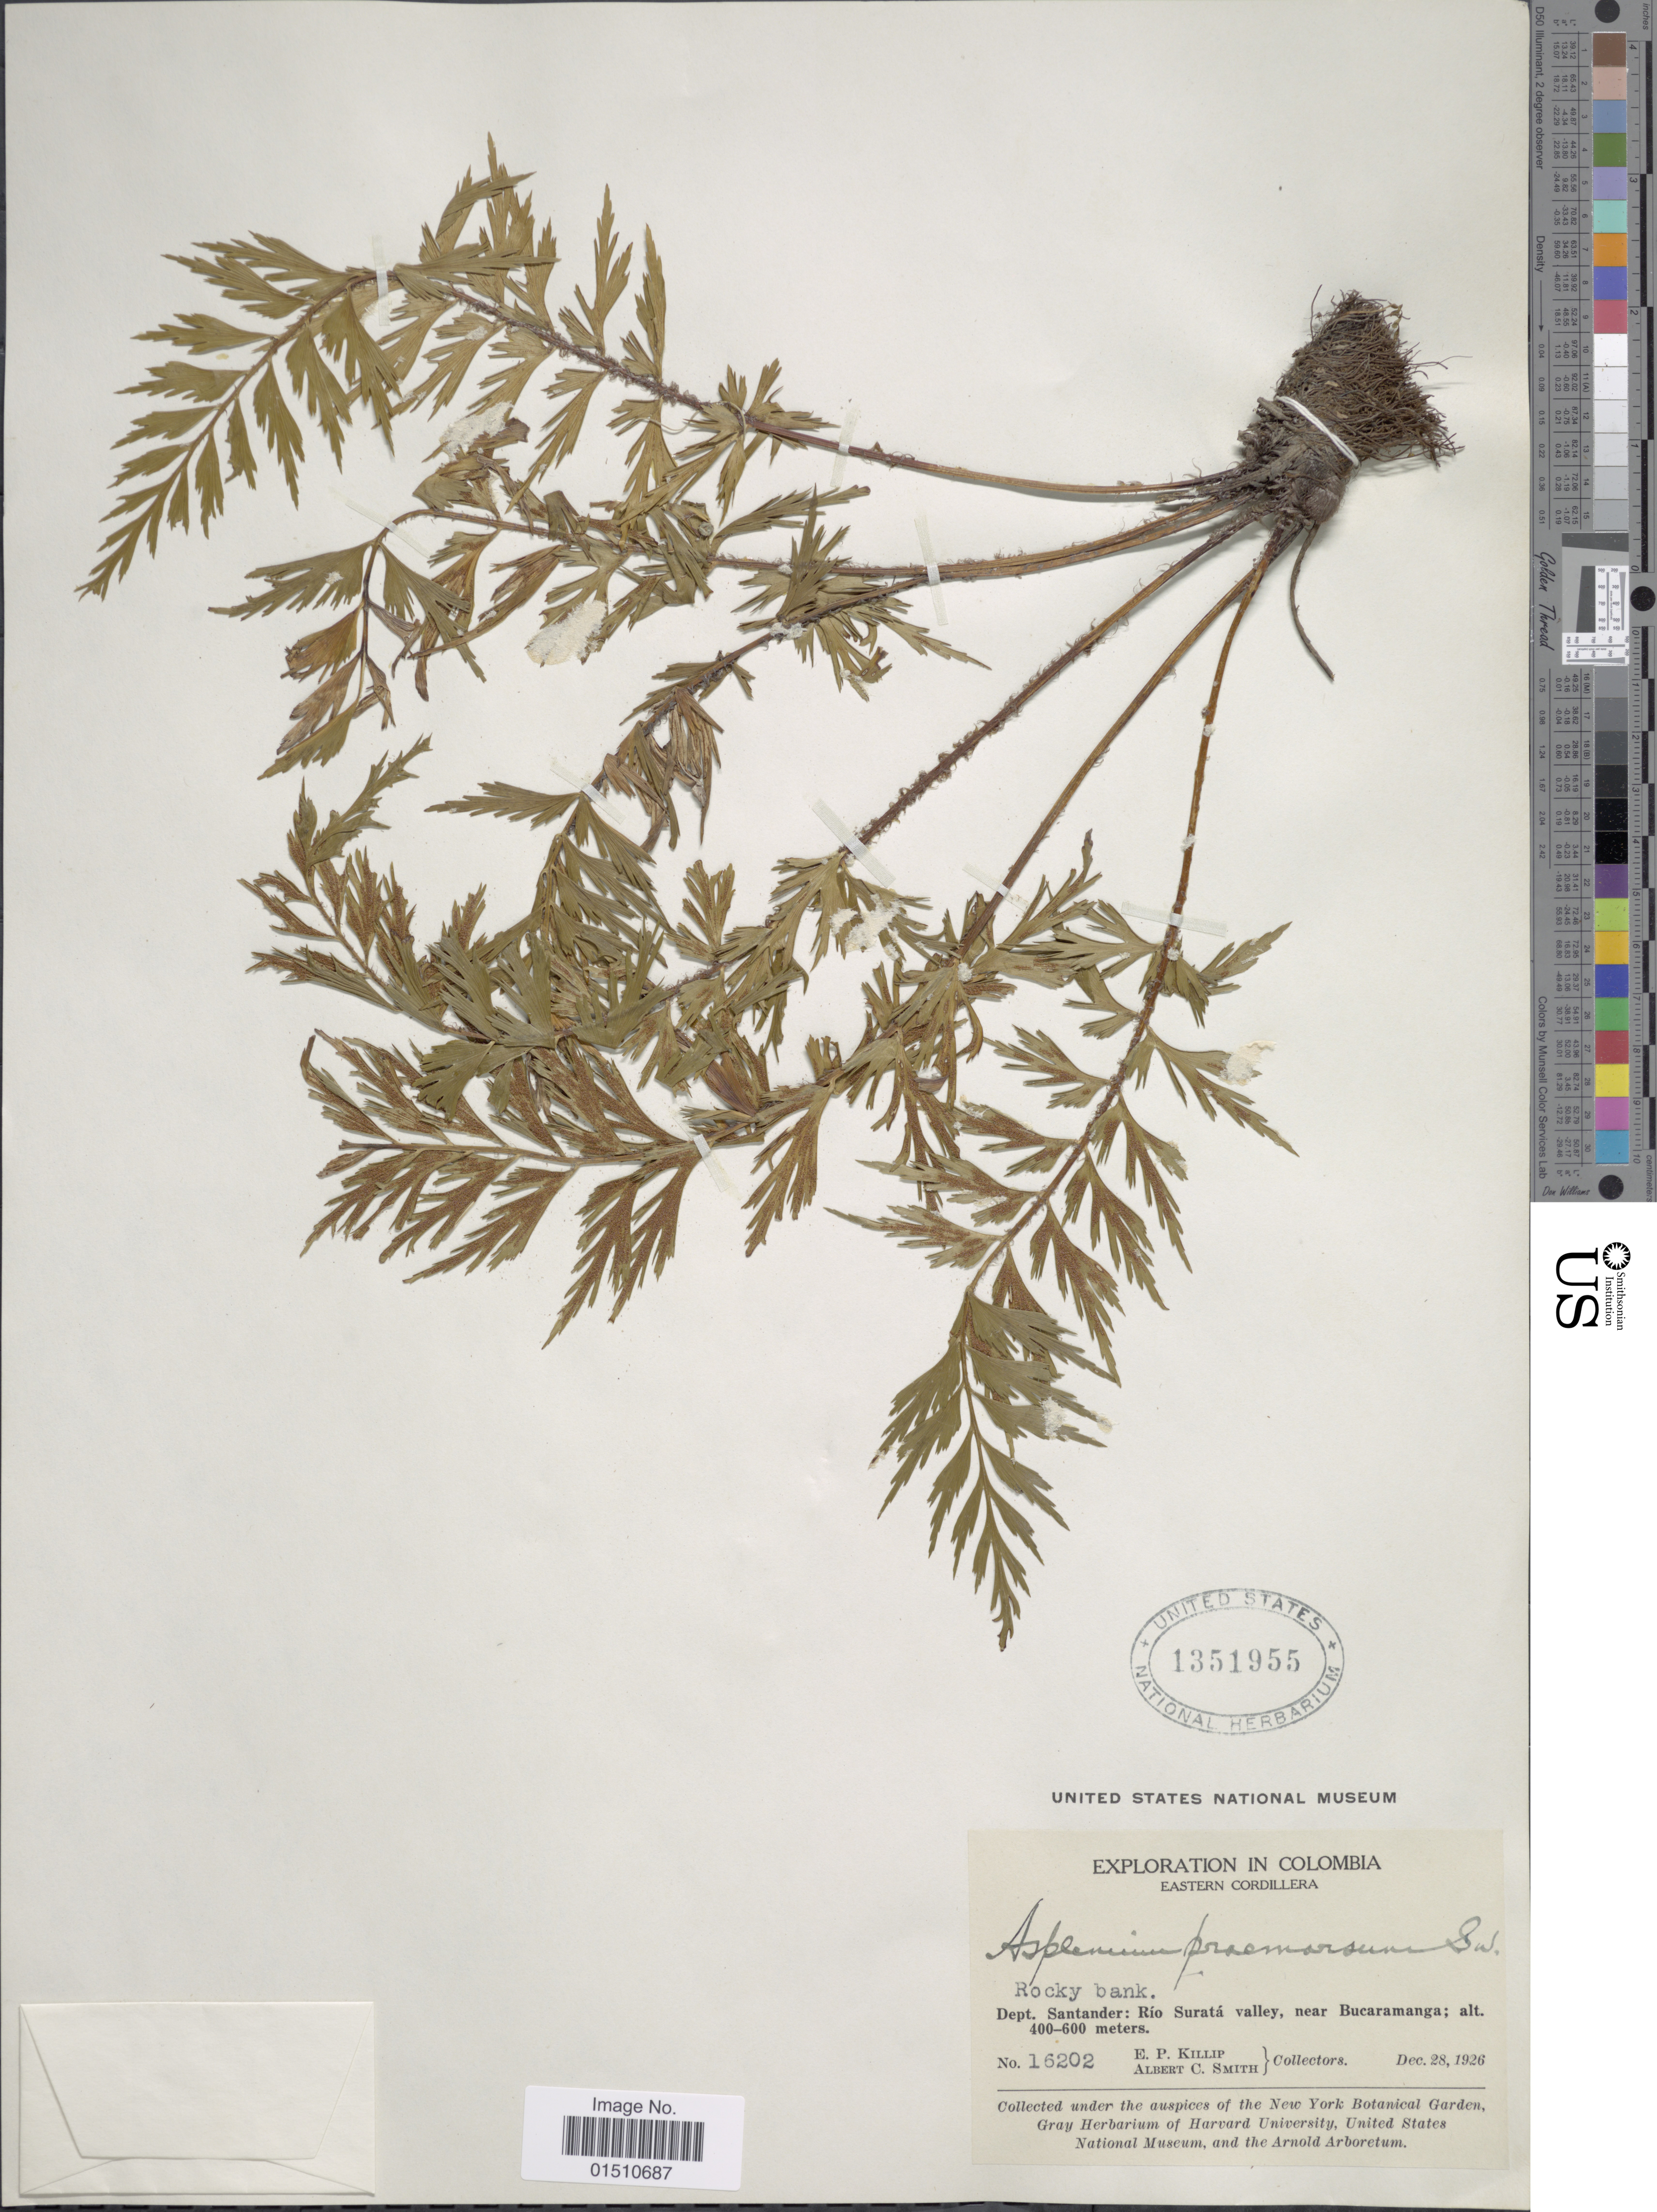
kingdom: Plantae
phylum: Tracheophyta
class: Polypodiopsida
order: Polypodiales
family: Aspleniaceae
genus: Asplenium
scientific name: Asplenium dimidiatum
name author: Sw.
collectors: E. P. Killip & A. C. Smith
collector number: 16202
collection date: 1926-12-28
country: Colombia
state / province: Santander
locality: Colombia, Eastern Cordillera Dept. Santander: Rio Surata valley, near Bucaramanga.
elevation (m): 400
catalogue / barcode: US 1351955